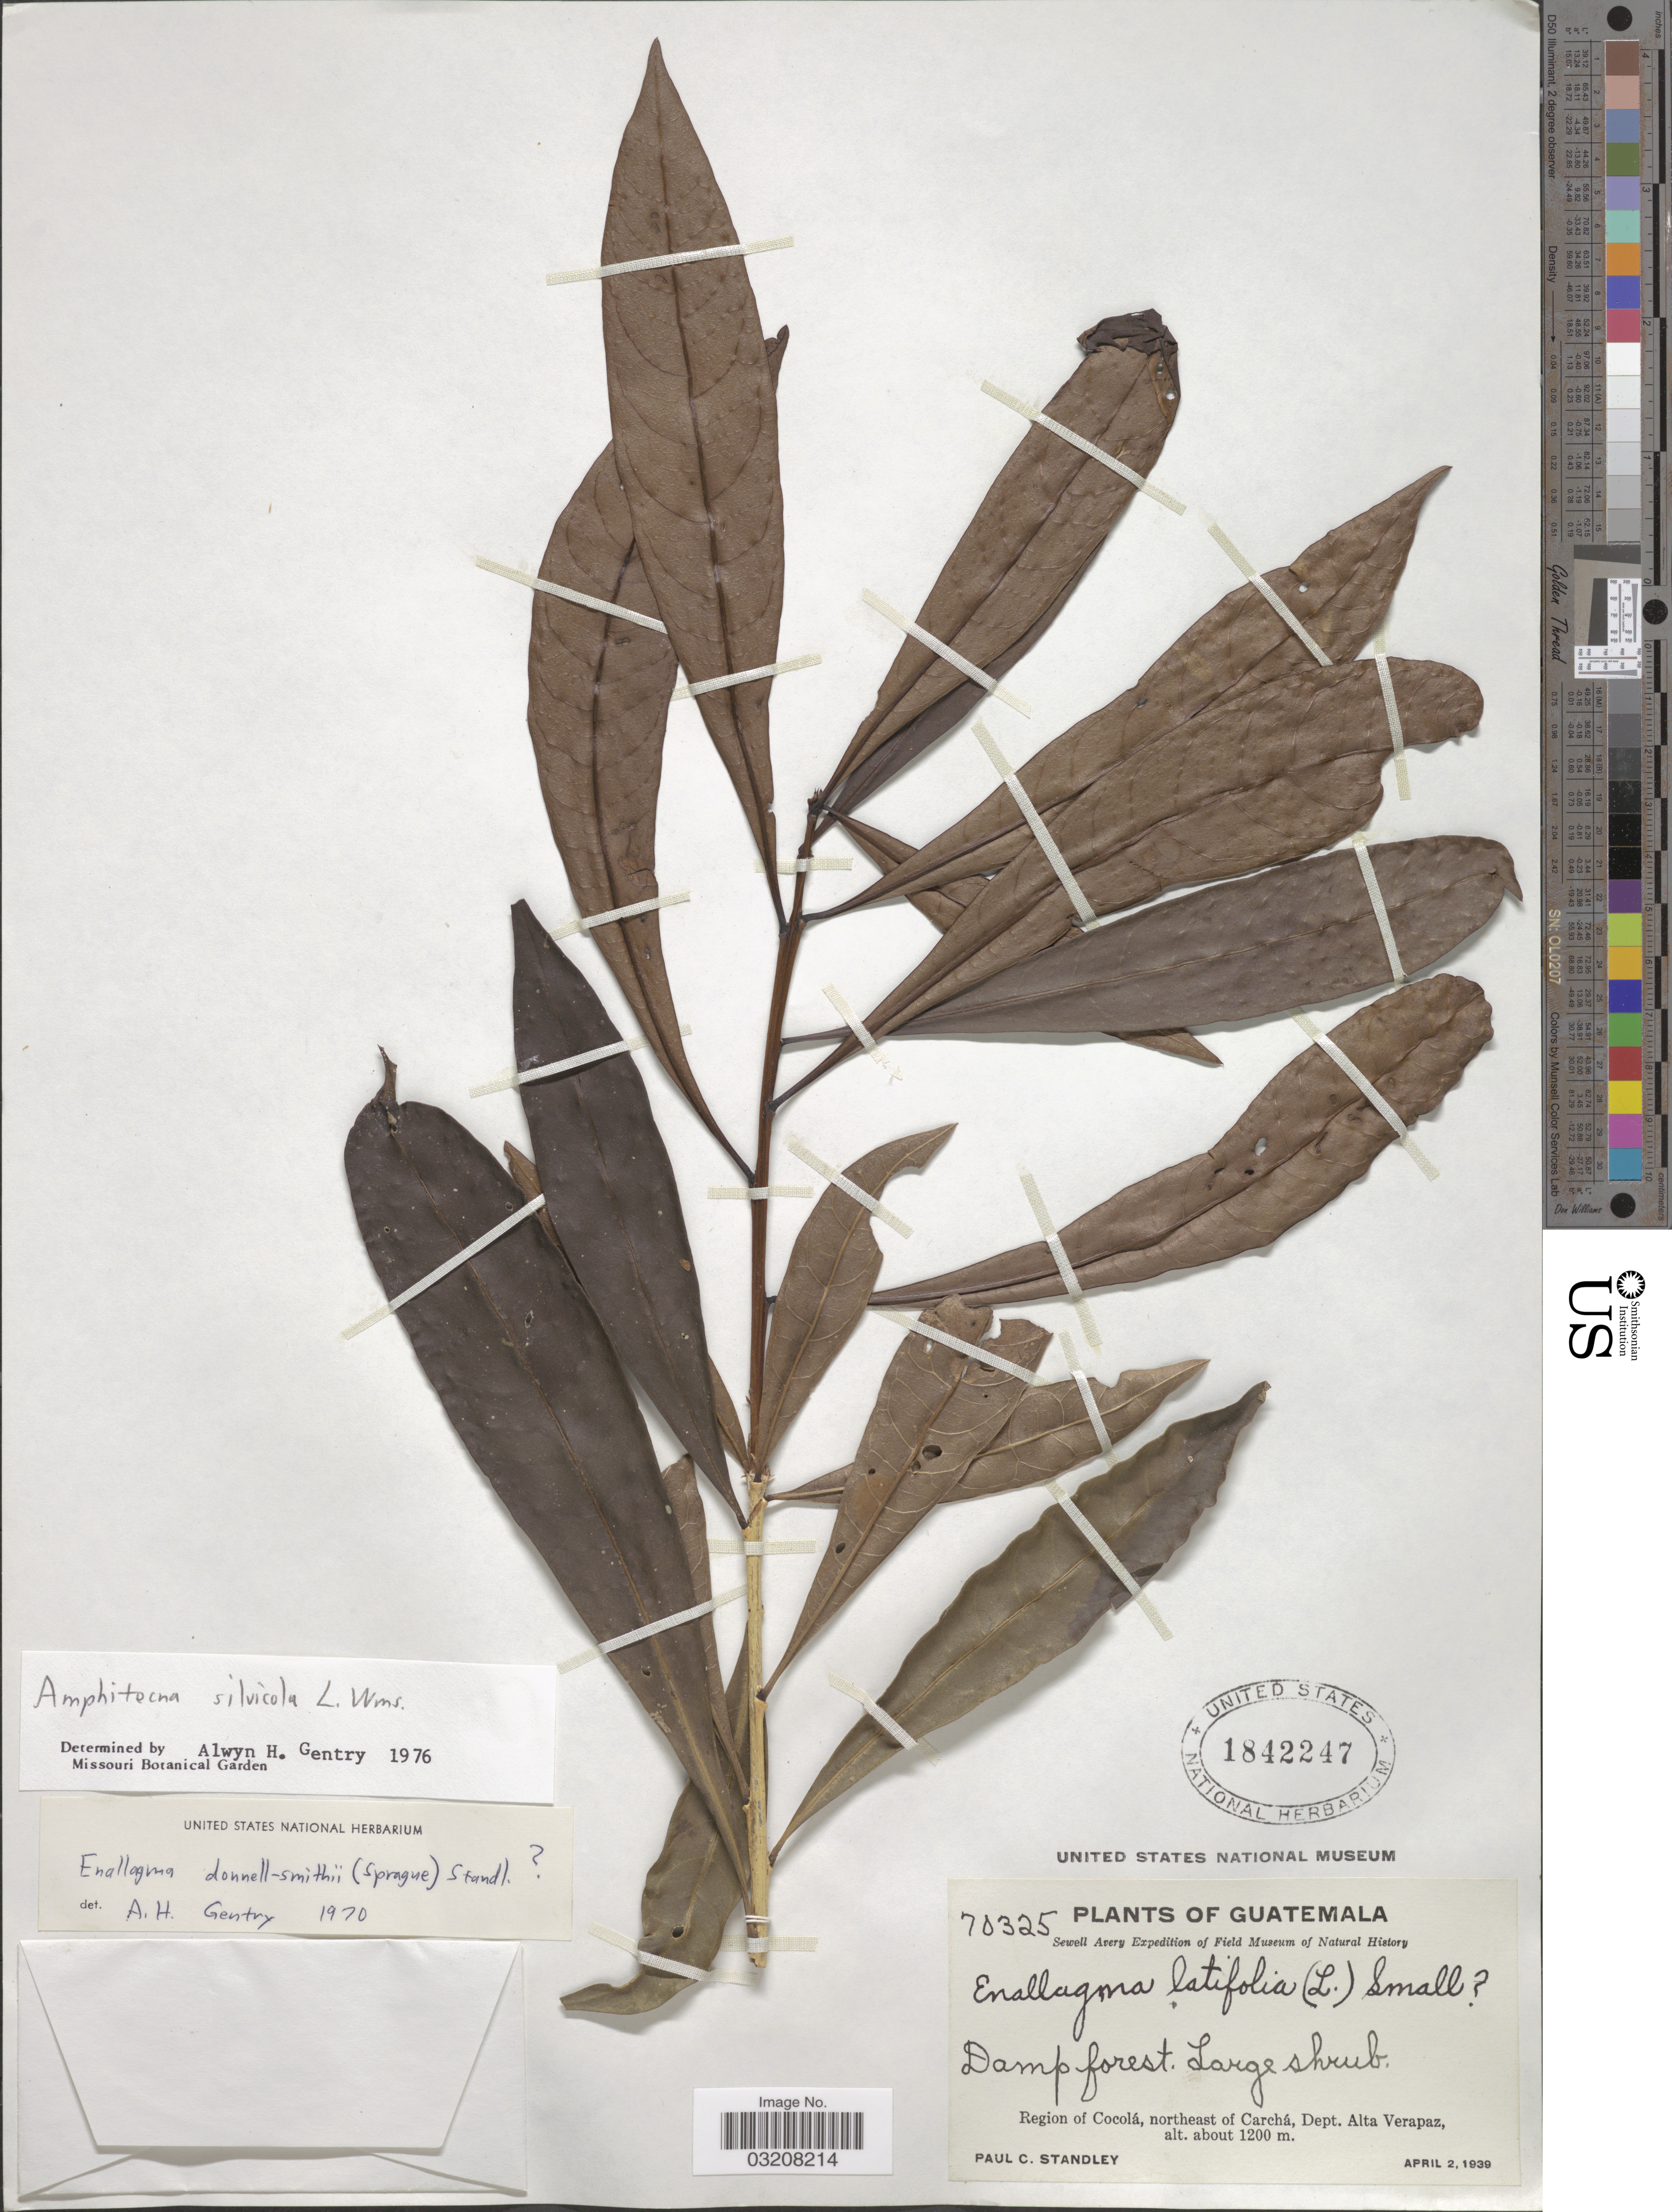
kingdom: Plantae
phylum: Tracheophyta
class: Magnoliopsida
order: Lamiales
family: Bignoniaceae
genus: Amphitecna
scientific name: Amphitecna silvicola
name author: L.O. Williams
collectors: P. C. Standley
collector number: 70325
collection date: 1939-04-02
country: Guatemala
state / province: Alta Verapaz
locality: Region of Cocolá, northeast of Carchá, Dept. Alta Verapaz.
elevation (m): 1200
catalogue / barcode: US 1842247